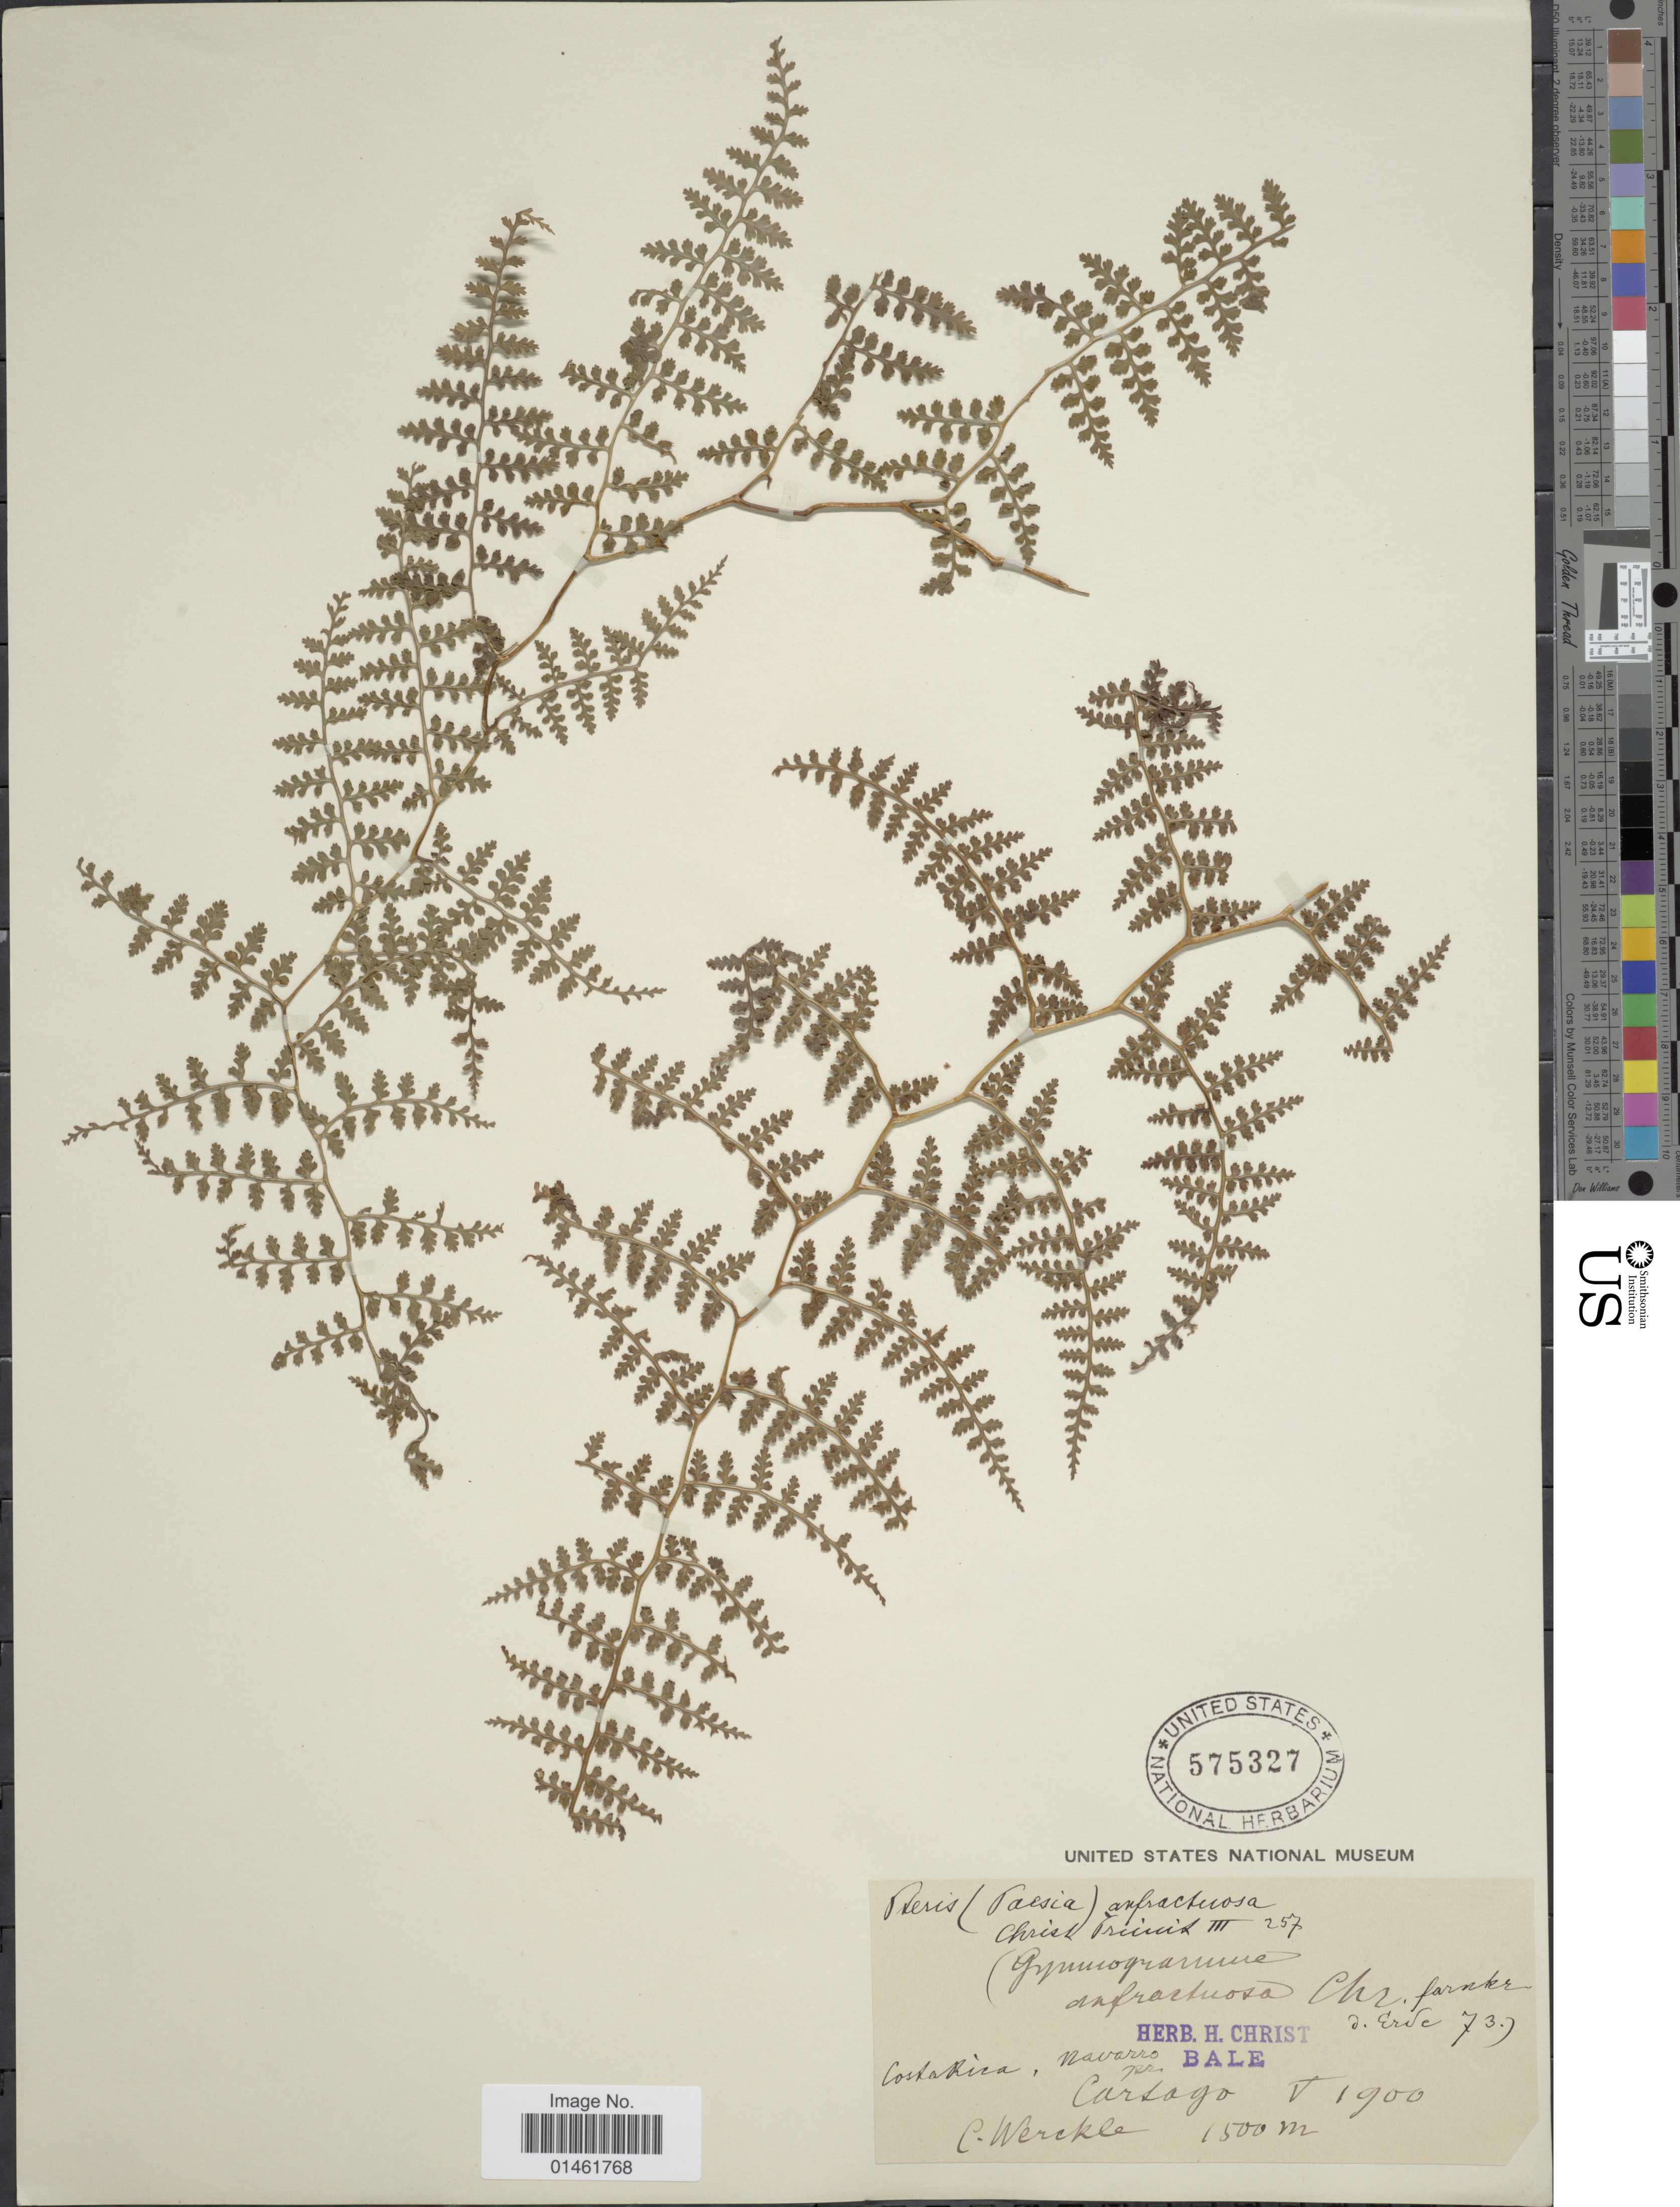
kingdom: Plantae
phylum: Tracheophyta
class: Polypodiopsida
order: Polypodiales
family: Dennstaedtiaceae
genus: Paesia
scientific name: Paesia anfractuosa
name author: (Christ) C. Chr.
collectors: C. Wercklé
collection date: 1900-05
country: Costa Rica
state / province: Cartago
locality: Costa Rica, Navarro, Cartago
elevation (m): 1500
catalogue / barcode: US 575327